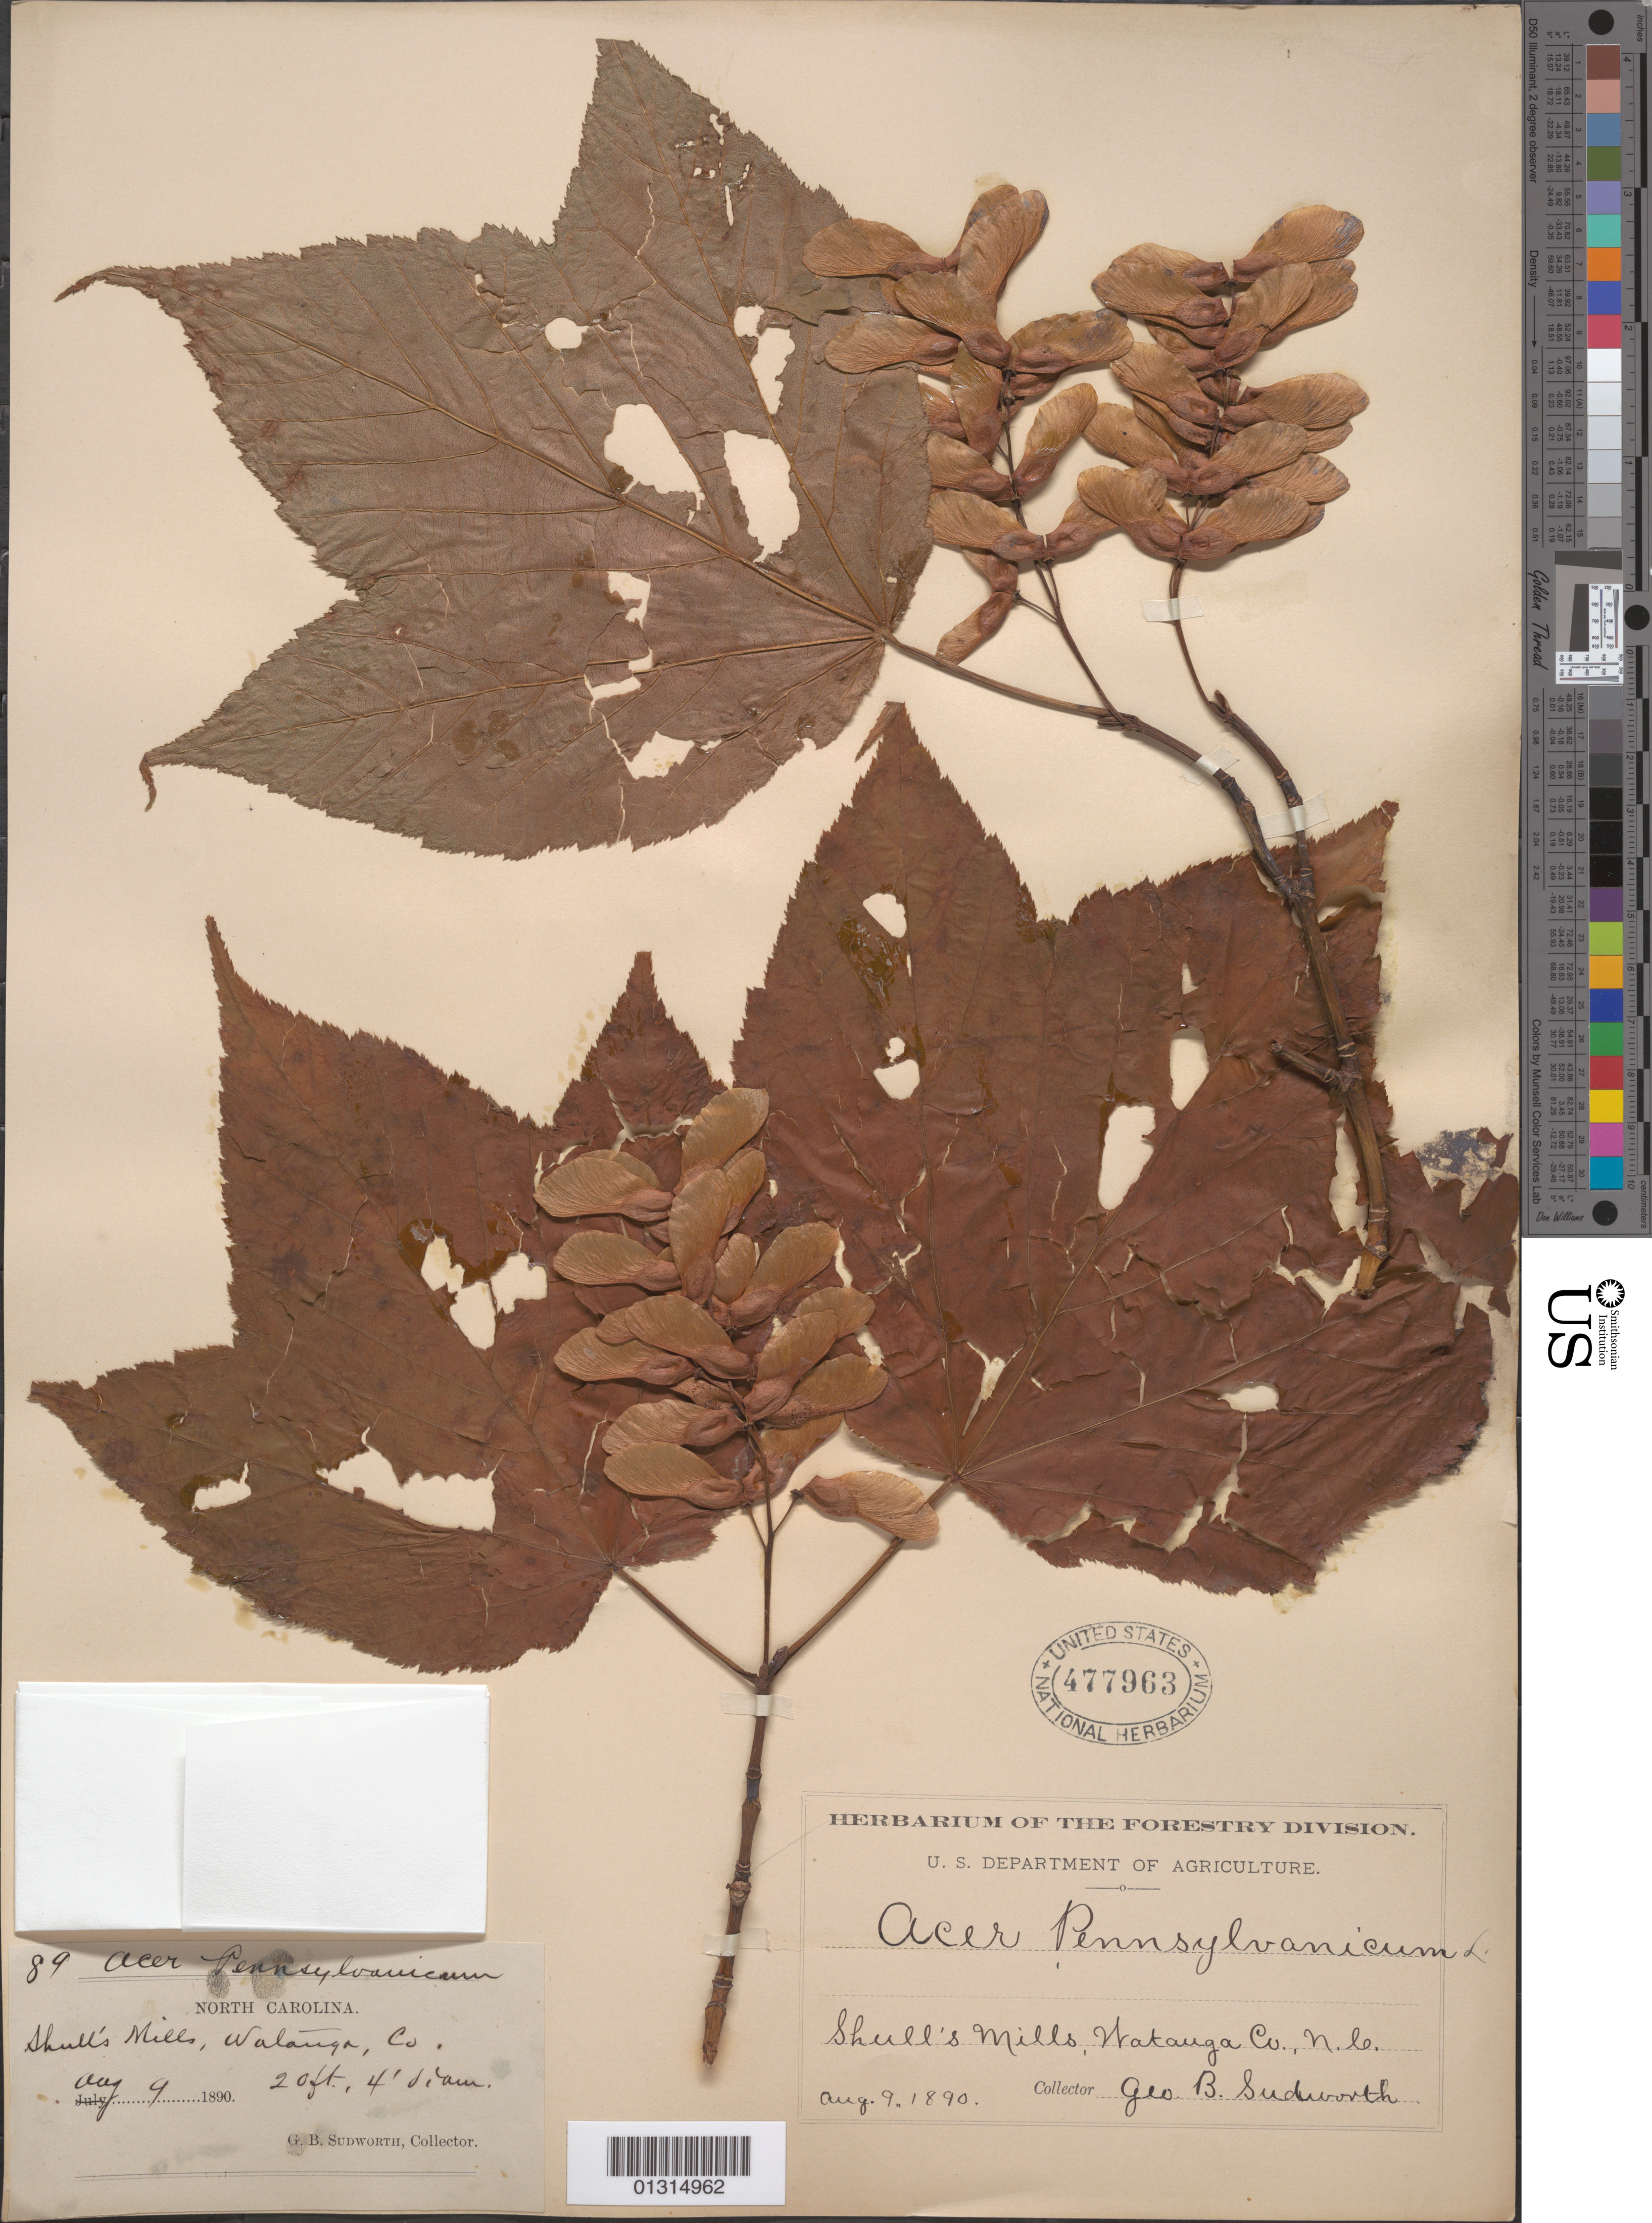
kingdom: Plantae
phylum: Tracheophyta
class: Magnoliopsida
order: Sapindales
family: Sapindaceae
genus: Acer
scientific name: Acer pensylvanicum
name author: L.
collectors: G. B. Sudworth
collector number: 89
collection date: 1890-08-09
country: United States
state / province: North Carolina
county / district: Watauga County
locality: Watauga County, Shull's Mills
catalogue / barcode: US 477963